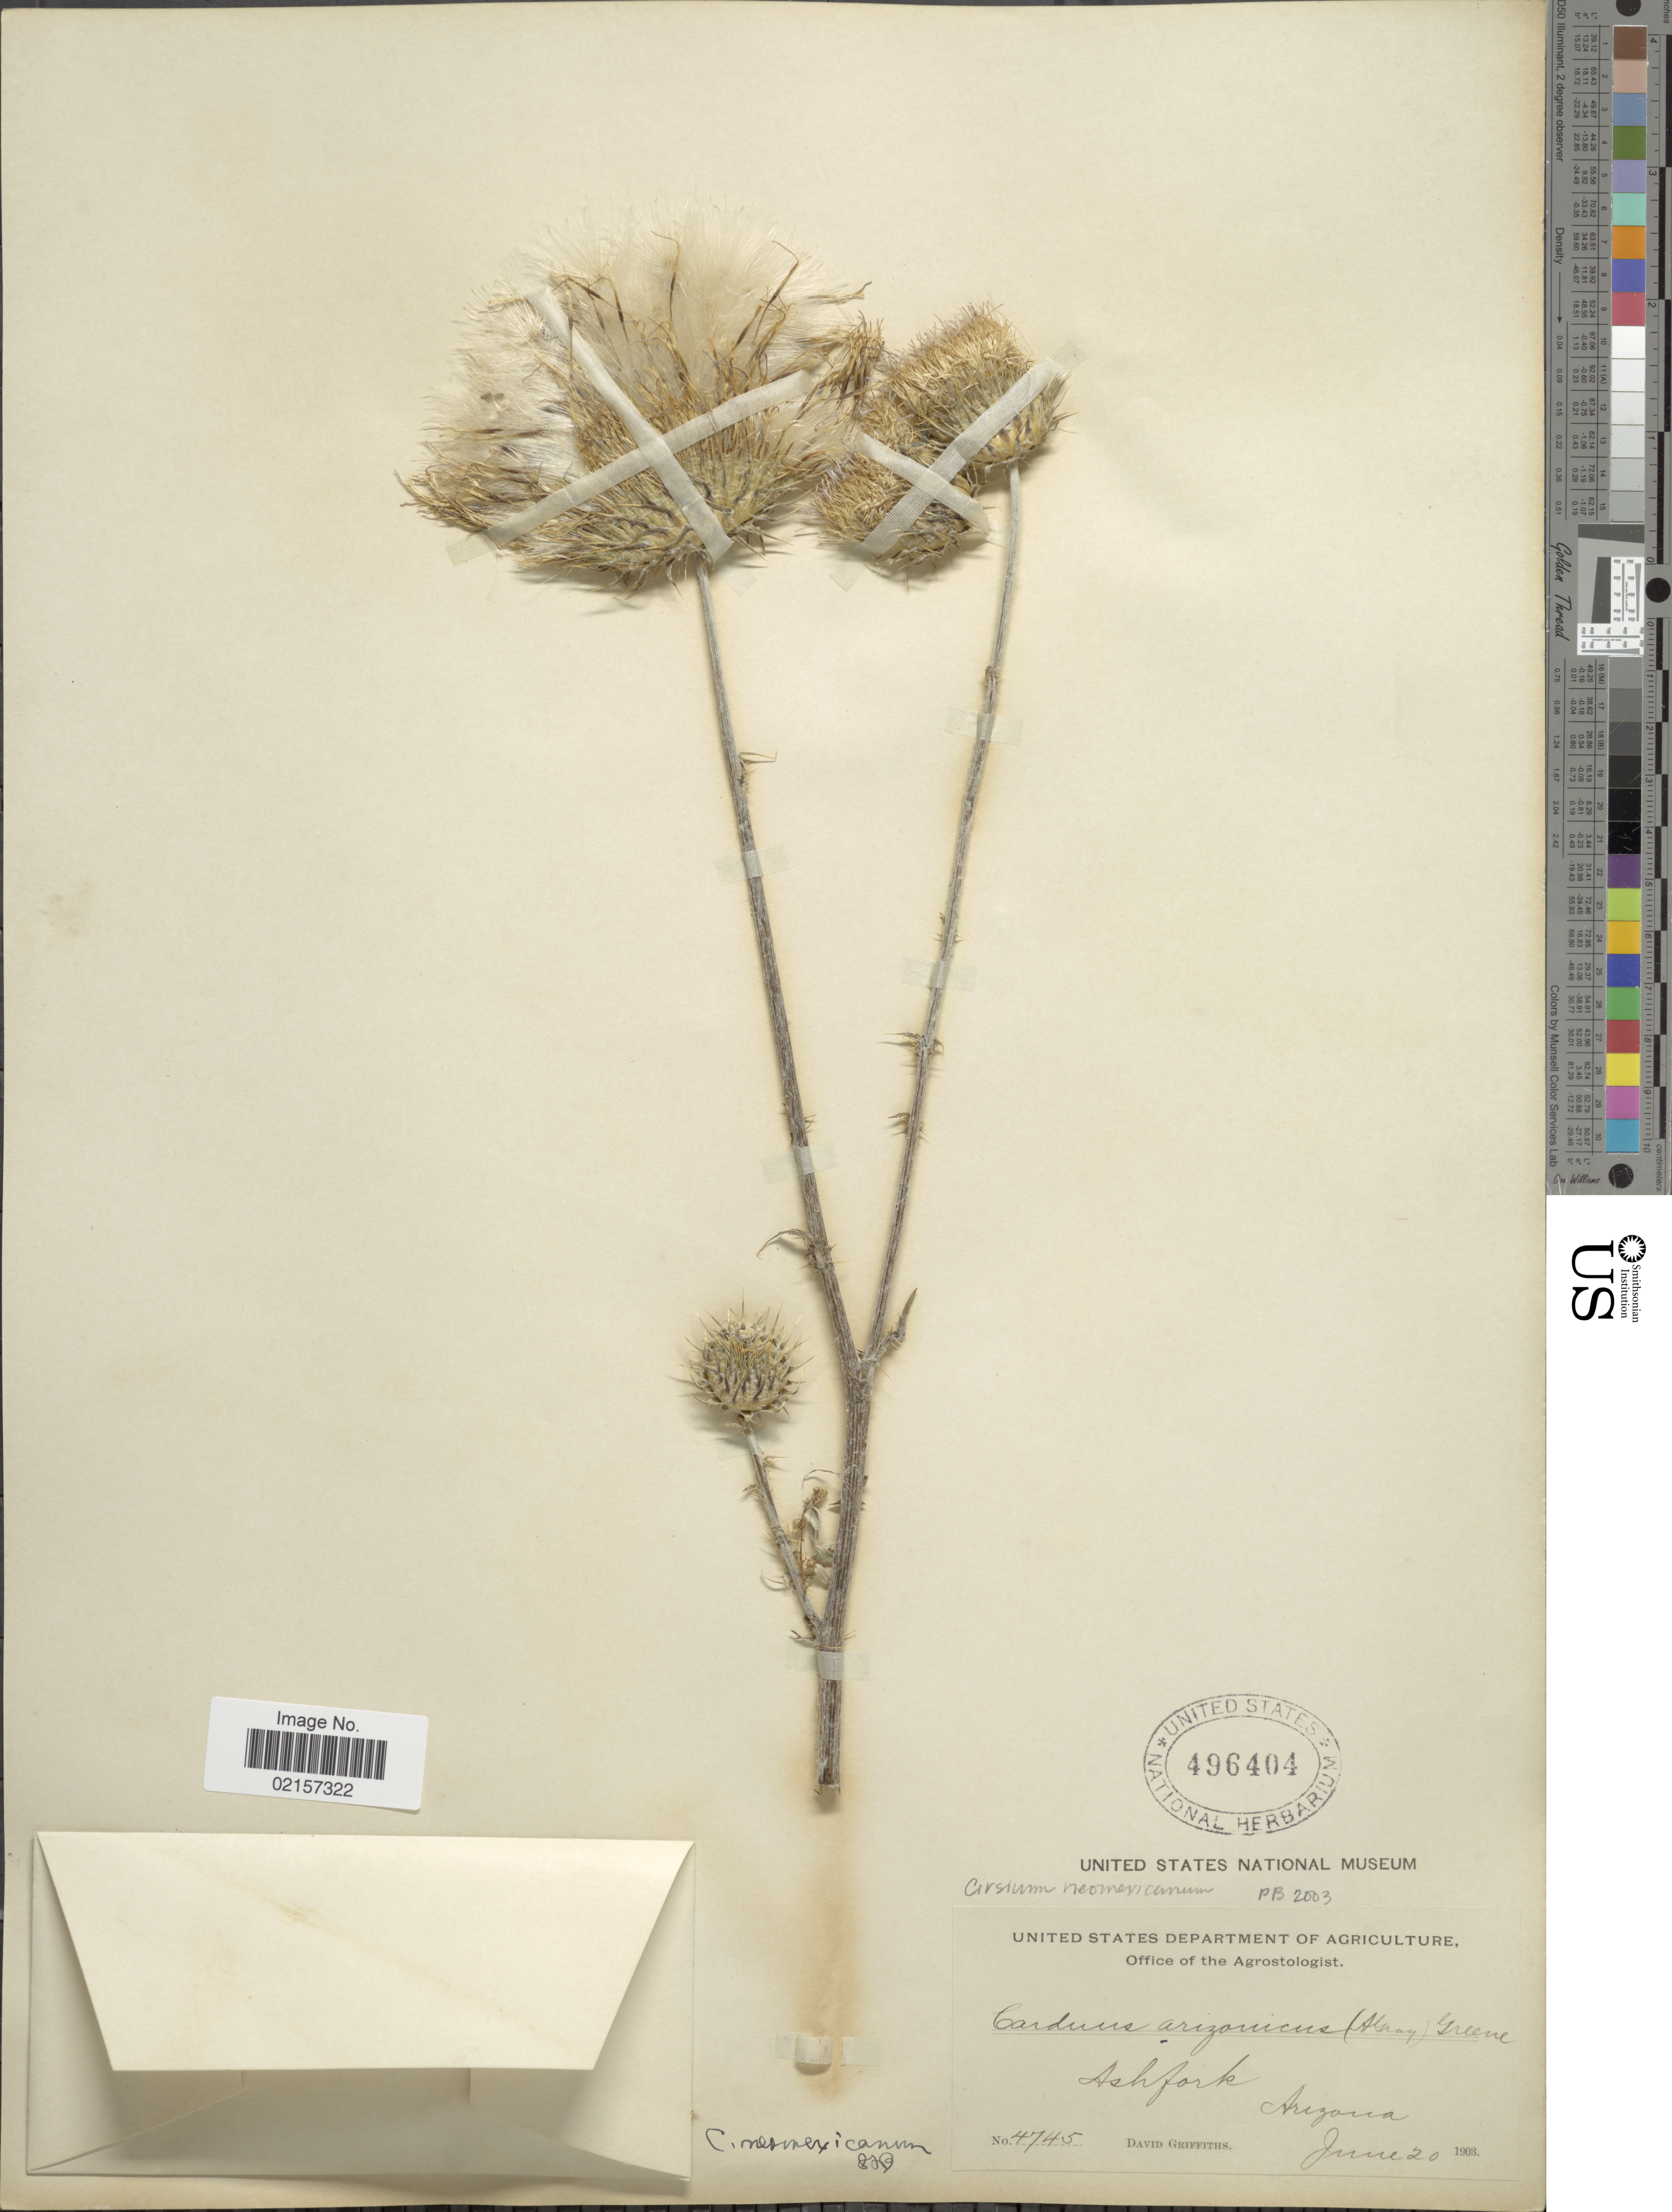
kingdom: Plantae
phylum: Tracheophyta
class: Magnoliopsida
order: Asterales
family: Asteraceae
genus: Cirsium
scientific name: Cirsium neomexicanum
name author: A. Gray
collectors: D. Griffiths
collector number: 4745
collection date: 1903-06-20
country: United States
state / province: Arizona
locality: Ashfork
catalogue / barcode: US 496404